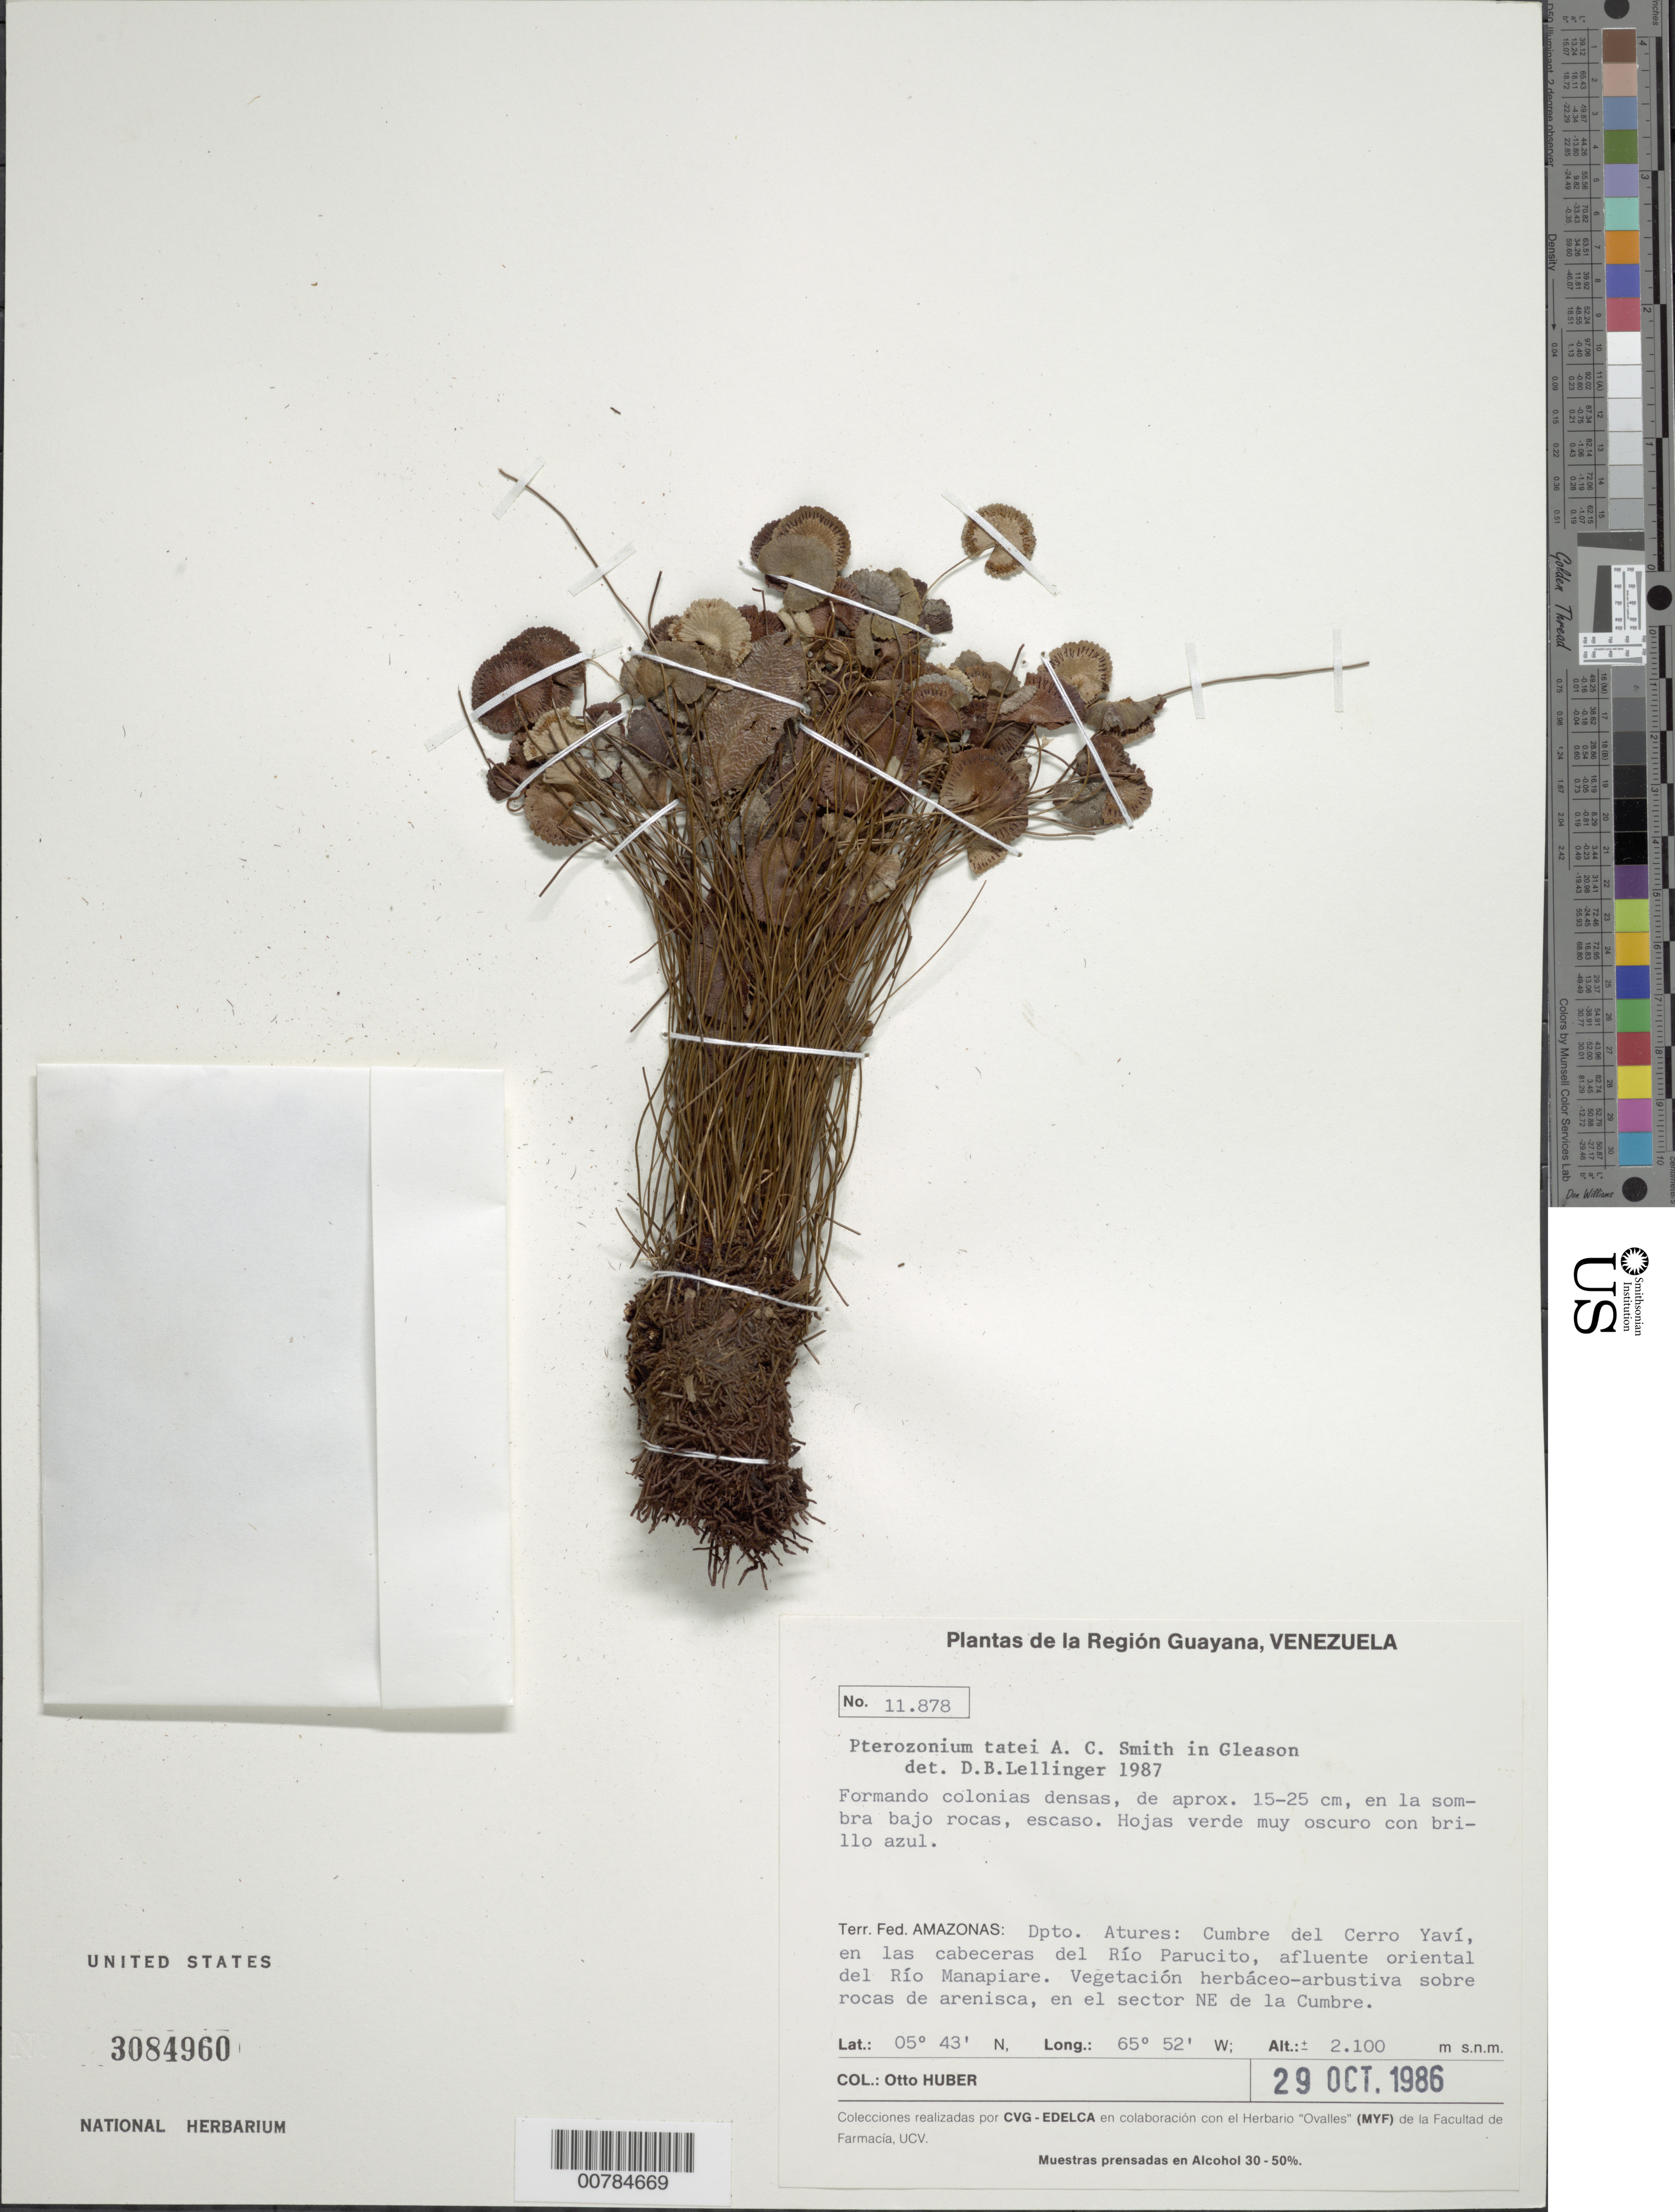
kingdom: Plantae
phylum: Tracheophyta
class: Polypodiopsida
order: Polypodiales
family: Pteridaceae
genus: Pterozonium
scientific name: Pterozonium tatei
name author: A.C. Sm.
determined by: Lellinger, David B., (BOT), Smithsonian Institution - National Museum of Natural History (UNITED STATES)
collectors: O. Huber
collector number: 11878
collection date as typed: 29-Oct-86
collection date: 1986-10-29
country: Venezuela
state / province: Amazonas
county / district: Atures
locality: Cerro Yaví, Río Parucito (affl. Río Manapiare)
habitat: Vegetación herbaceo-arbustiva sobre rocas de arneisca; en la sombra bajo rocas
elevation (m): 2100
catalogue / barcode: US 3084960